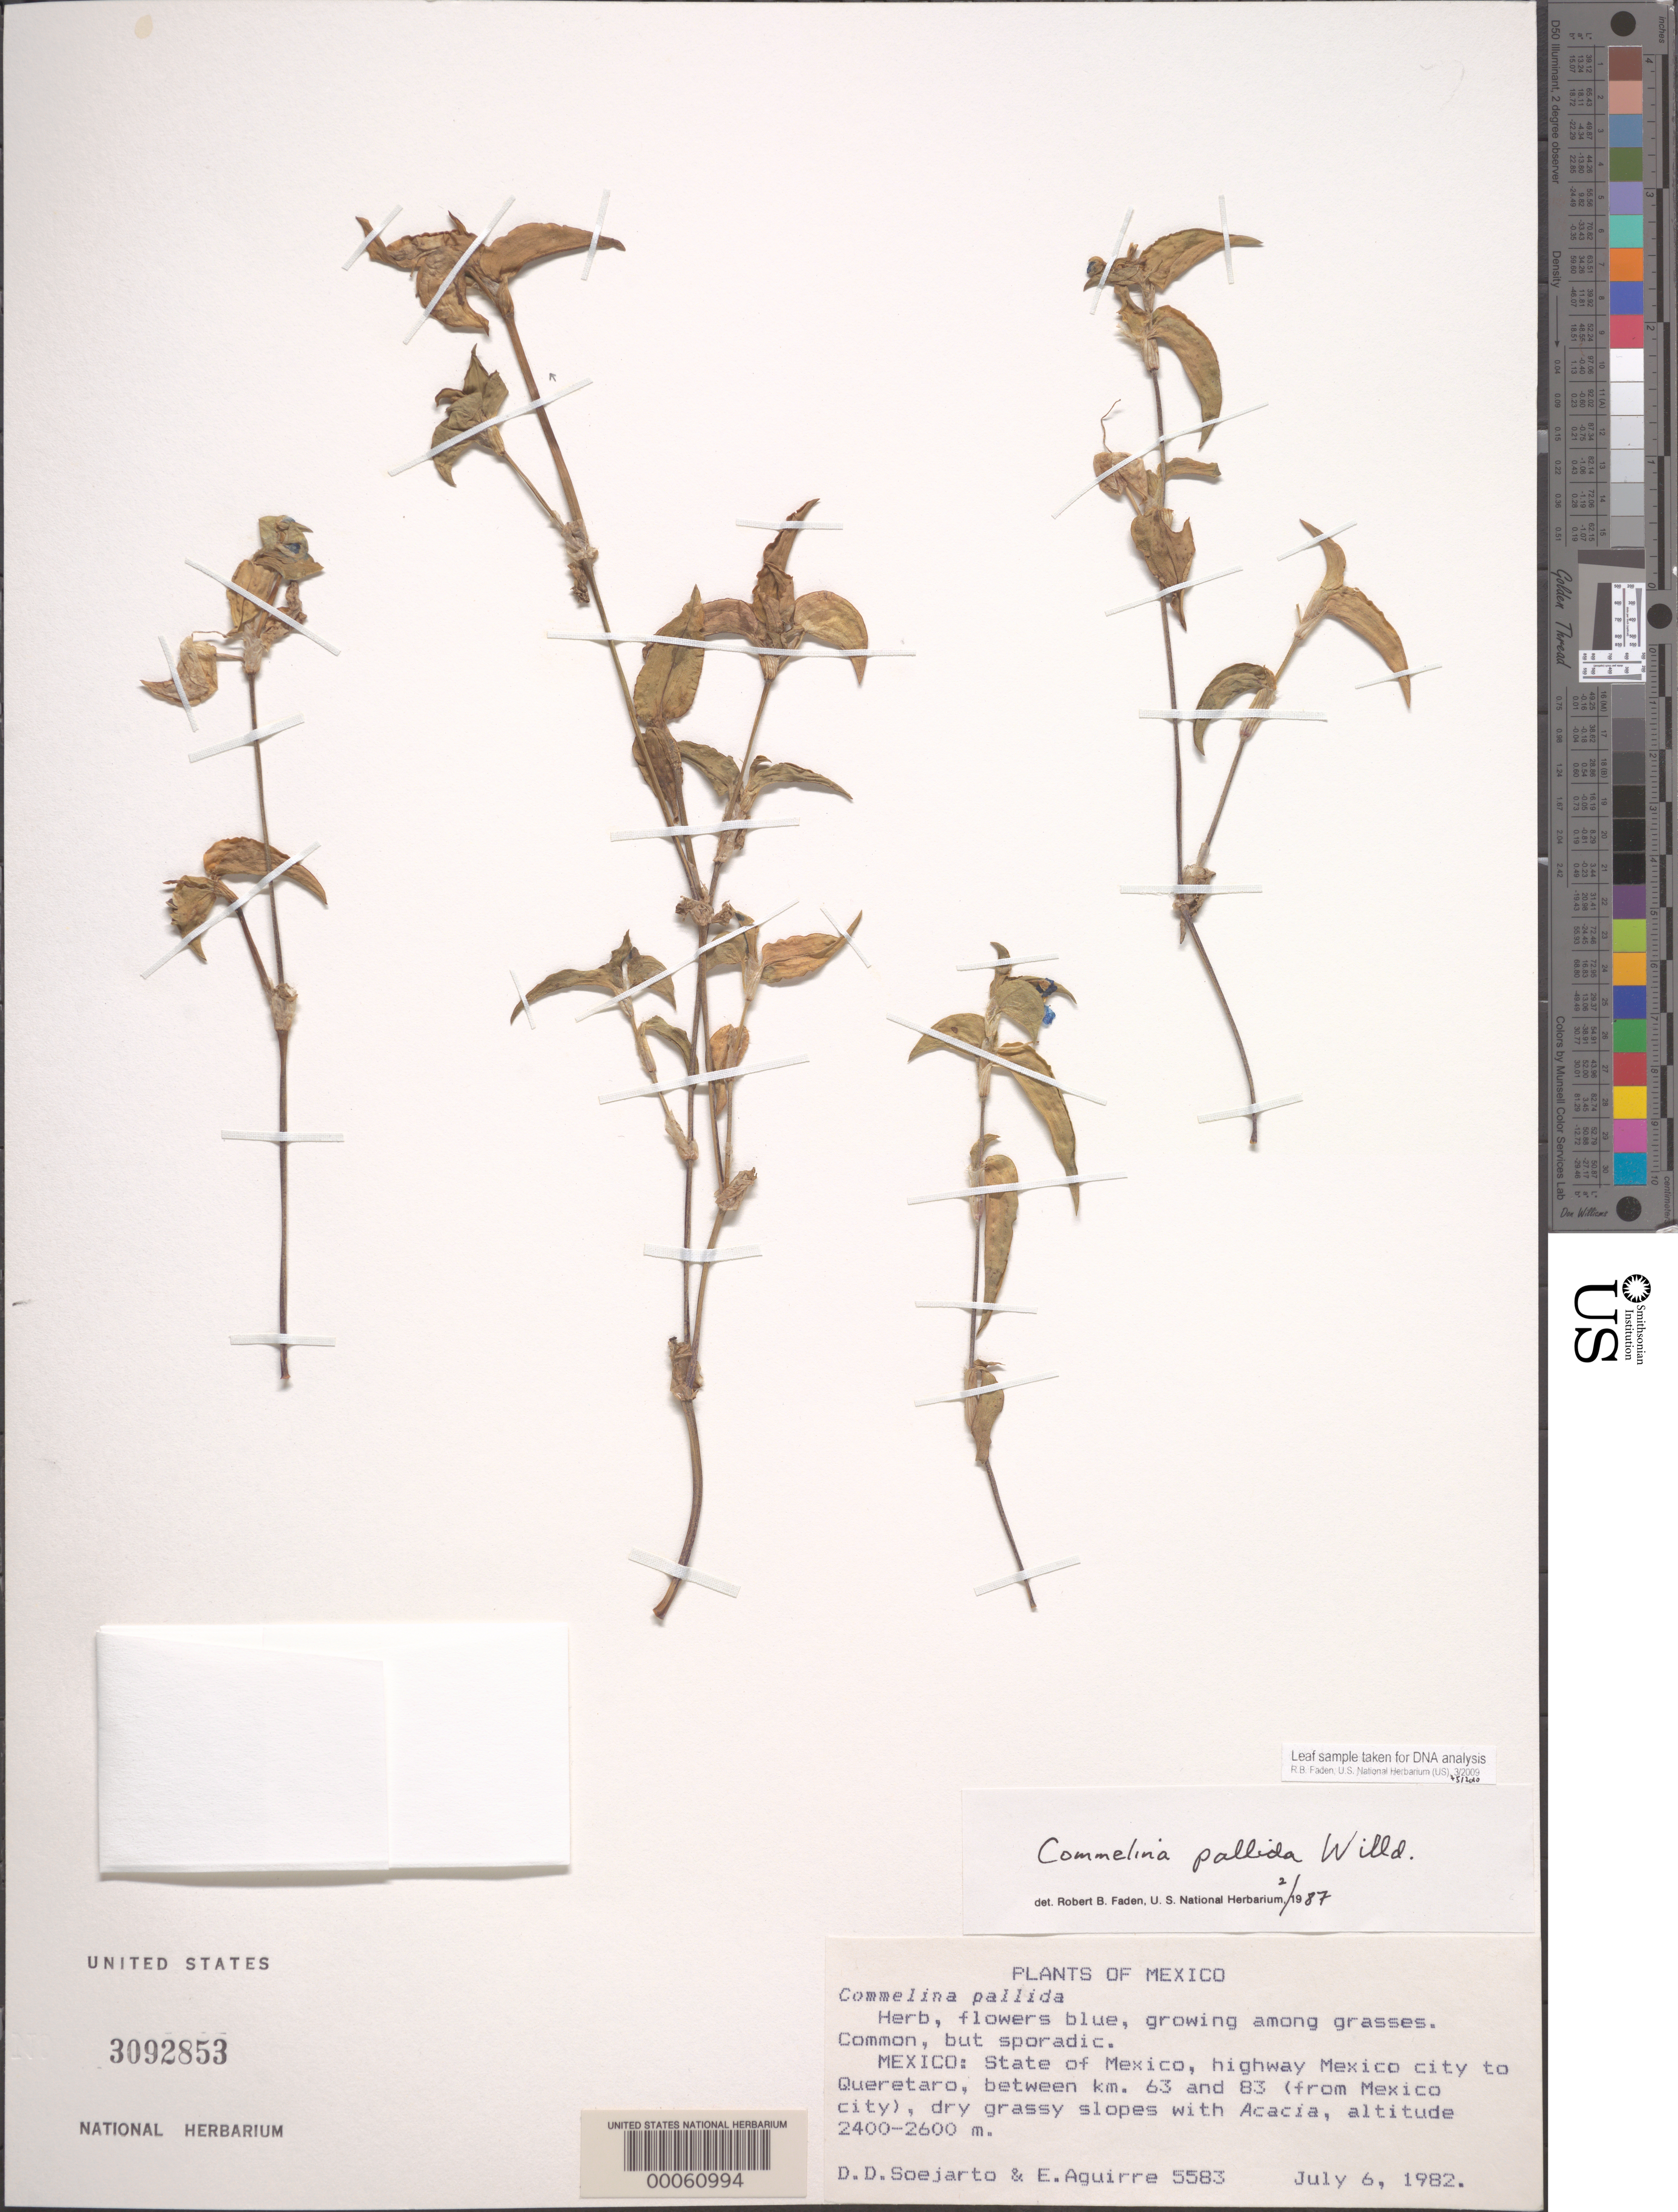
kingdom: Plantae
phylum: Tracheophyta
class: Liliopsida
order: Commelinales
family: Commelinaceae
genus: Commelina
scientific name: Commelina pallida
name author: Willd.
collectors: D. D. Soejarto & E. Aguirre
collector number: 5583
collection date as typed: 06 Jul 1982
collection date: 1982-07-06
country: Mexico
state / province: México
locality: Hwy Mexico City to Queretaro, between km 63 and 83 (from Mexico City)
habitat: Dry grassy slopes with acacia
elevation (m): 2400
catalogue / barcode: US 3092853